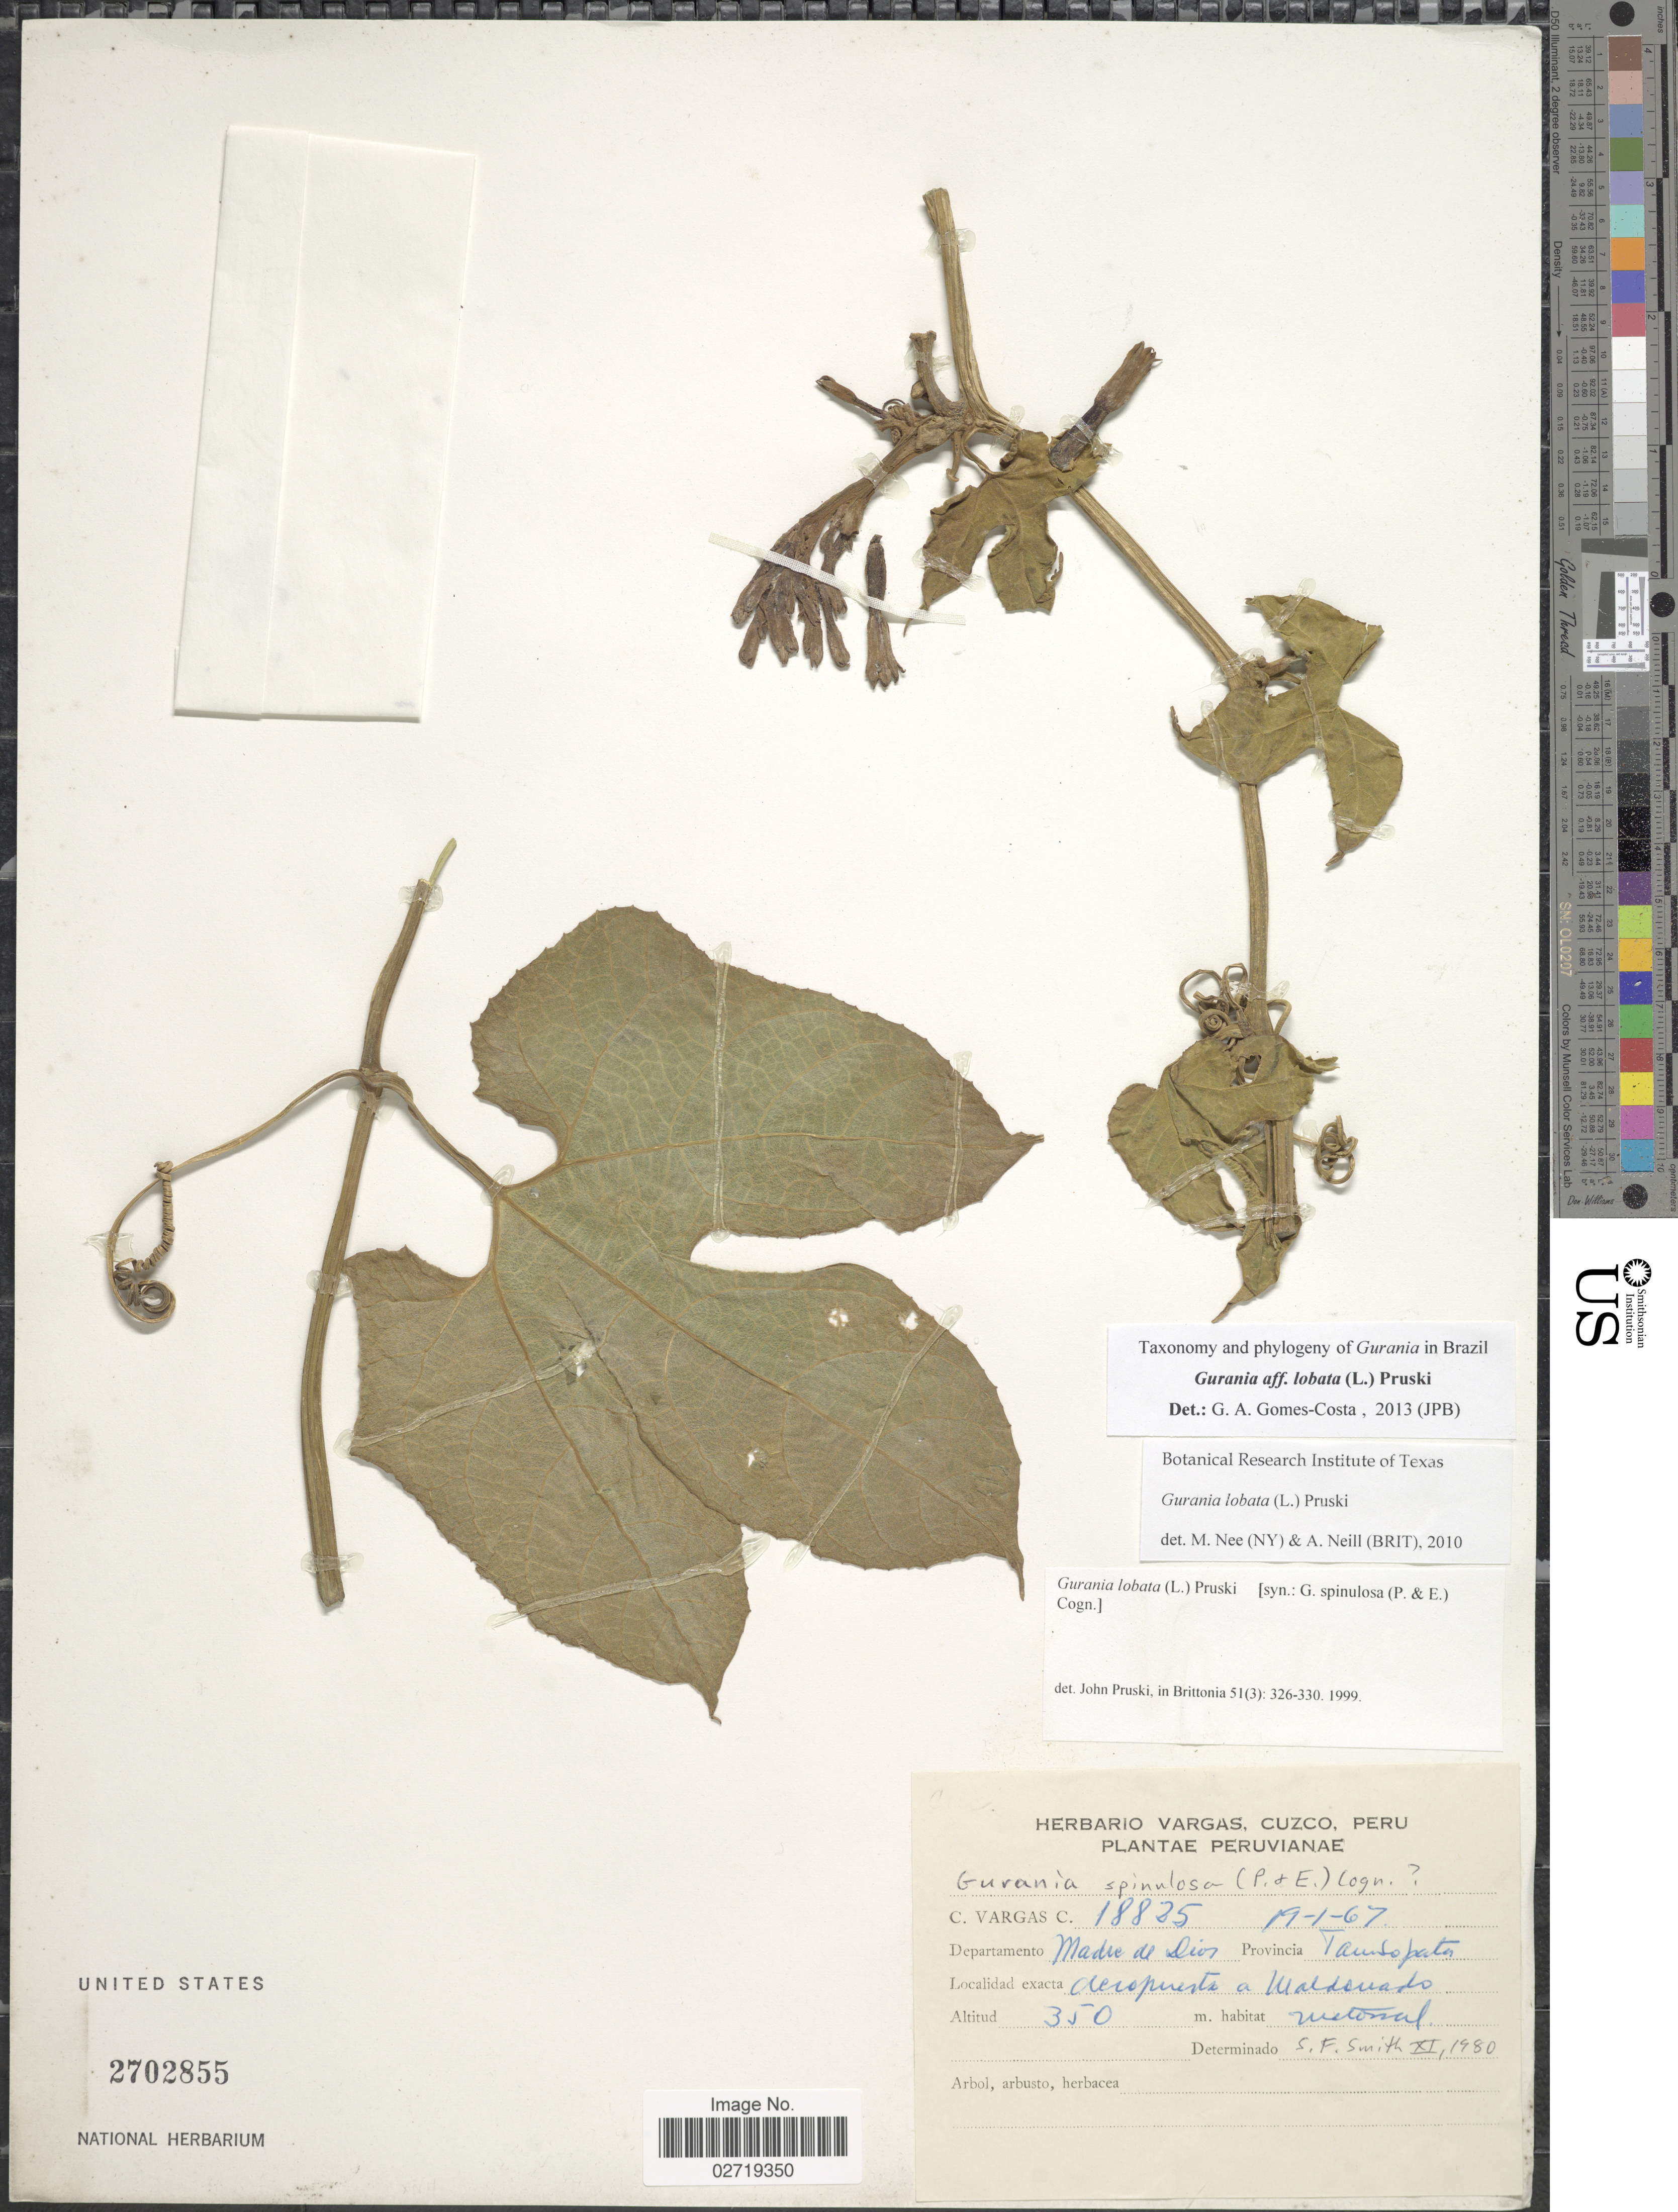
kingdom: Plantae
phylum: Tracheophyta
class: Magnoliopsida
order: Cucurbitales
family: Cucurbitaceae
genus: Gurania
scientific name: Gurania lobata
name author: (L.) Pruski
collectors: C. Vargas Calderón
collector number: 18835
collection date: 1967-01-19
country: Peru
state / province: Madre de Dios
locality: Departamento Madre de Dios, Provincia Tambopata, Aeropuerto a Maldonado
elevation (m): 350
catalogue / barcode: US 2702855